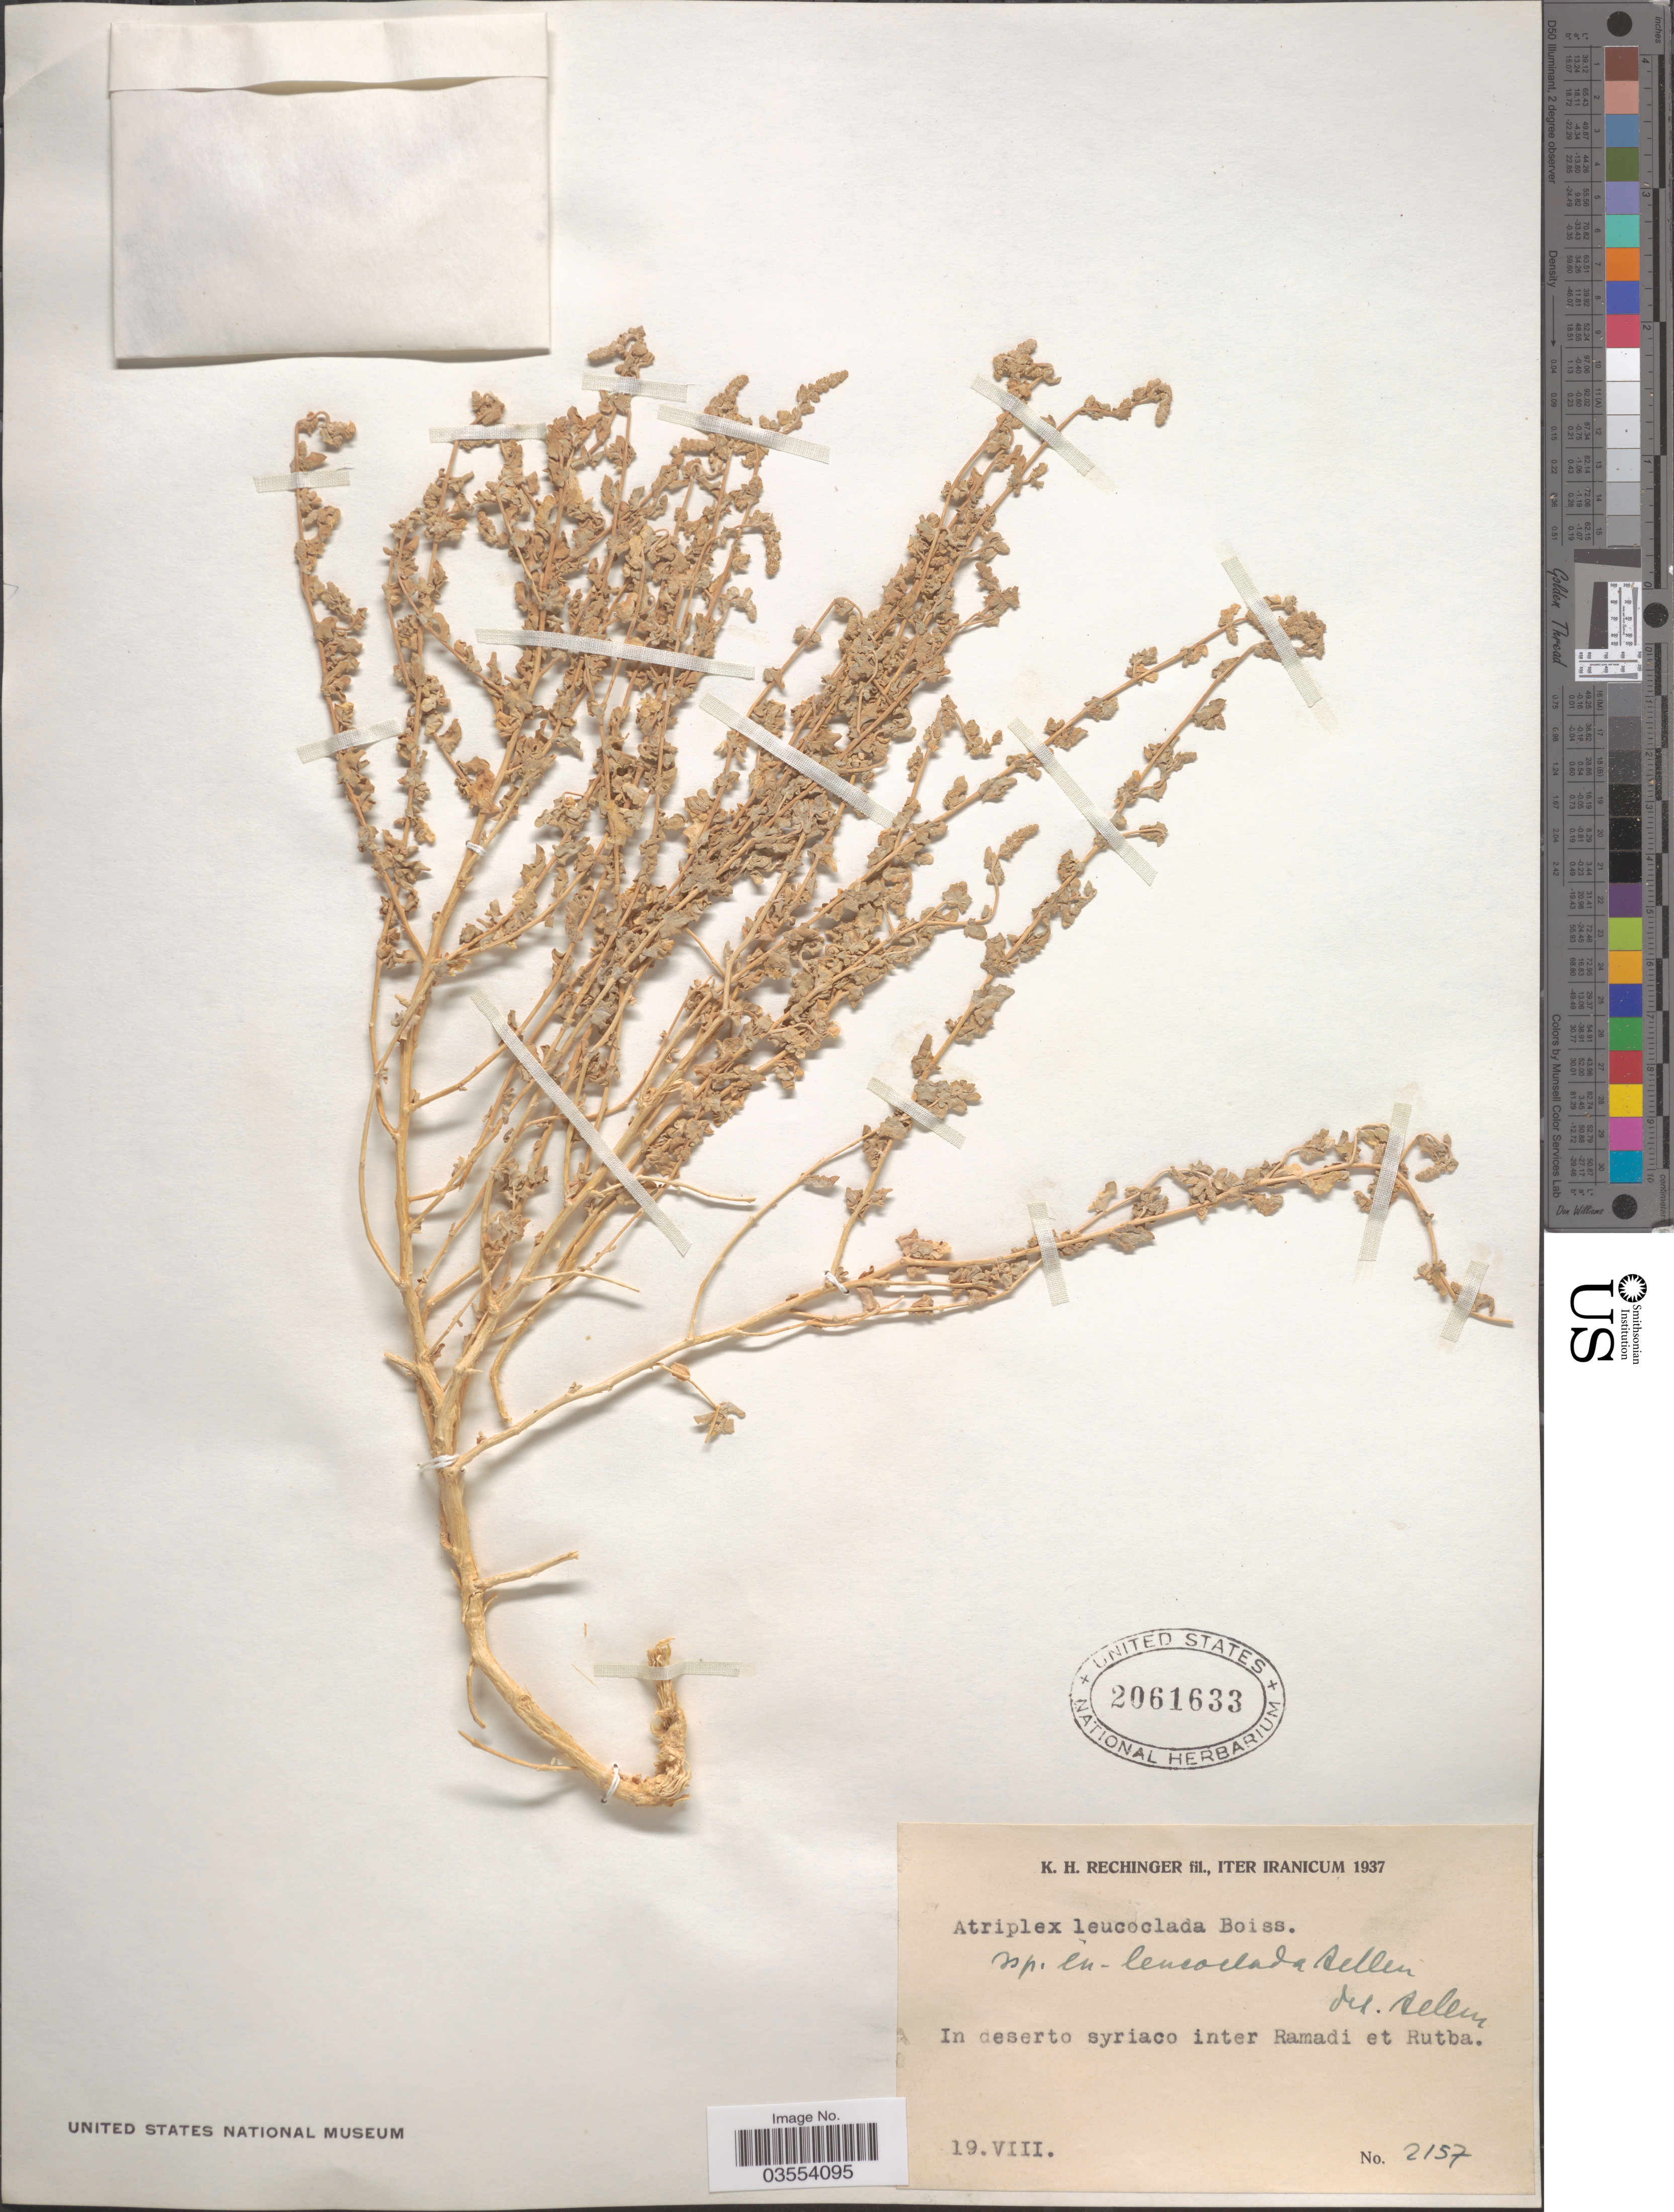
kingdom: Plantae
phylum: Tracheophyta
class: Magnoliopsida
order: Caryophyllales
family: Amaranthaceae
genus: Atriplex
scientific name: Atriplex leucoclada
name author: Boiss.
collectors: K. H. Rechinger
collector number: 2157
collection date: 1937-08-19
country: Iran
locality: Iter Iranicum. In deserto syriaco inter Ramadi et Rutba.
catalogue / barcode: US 2061633